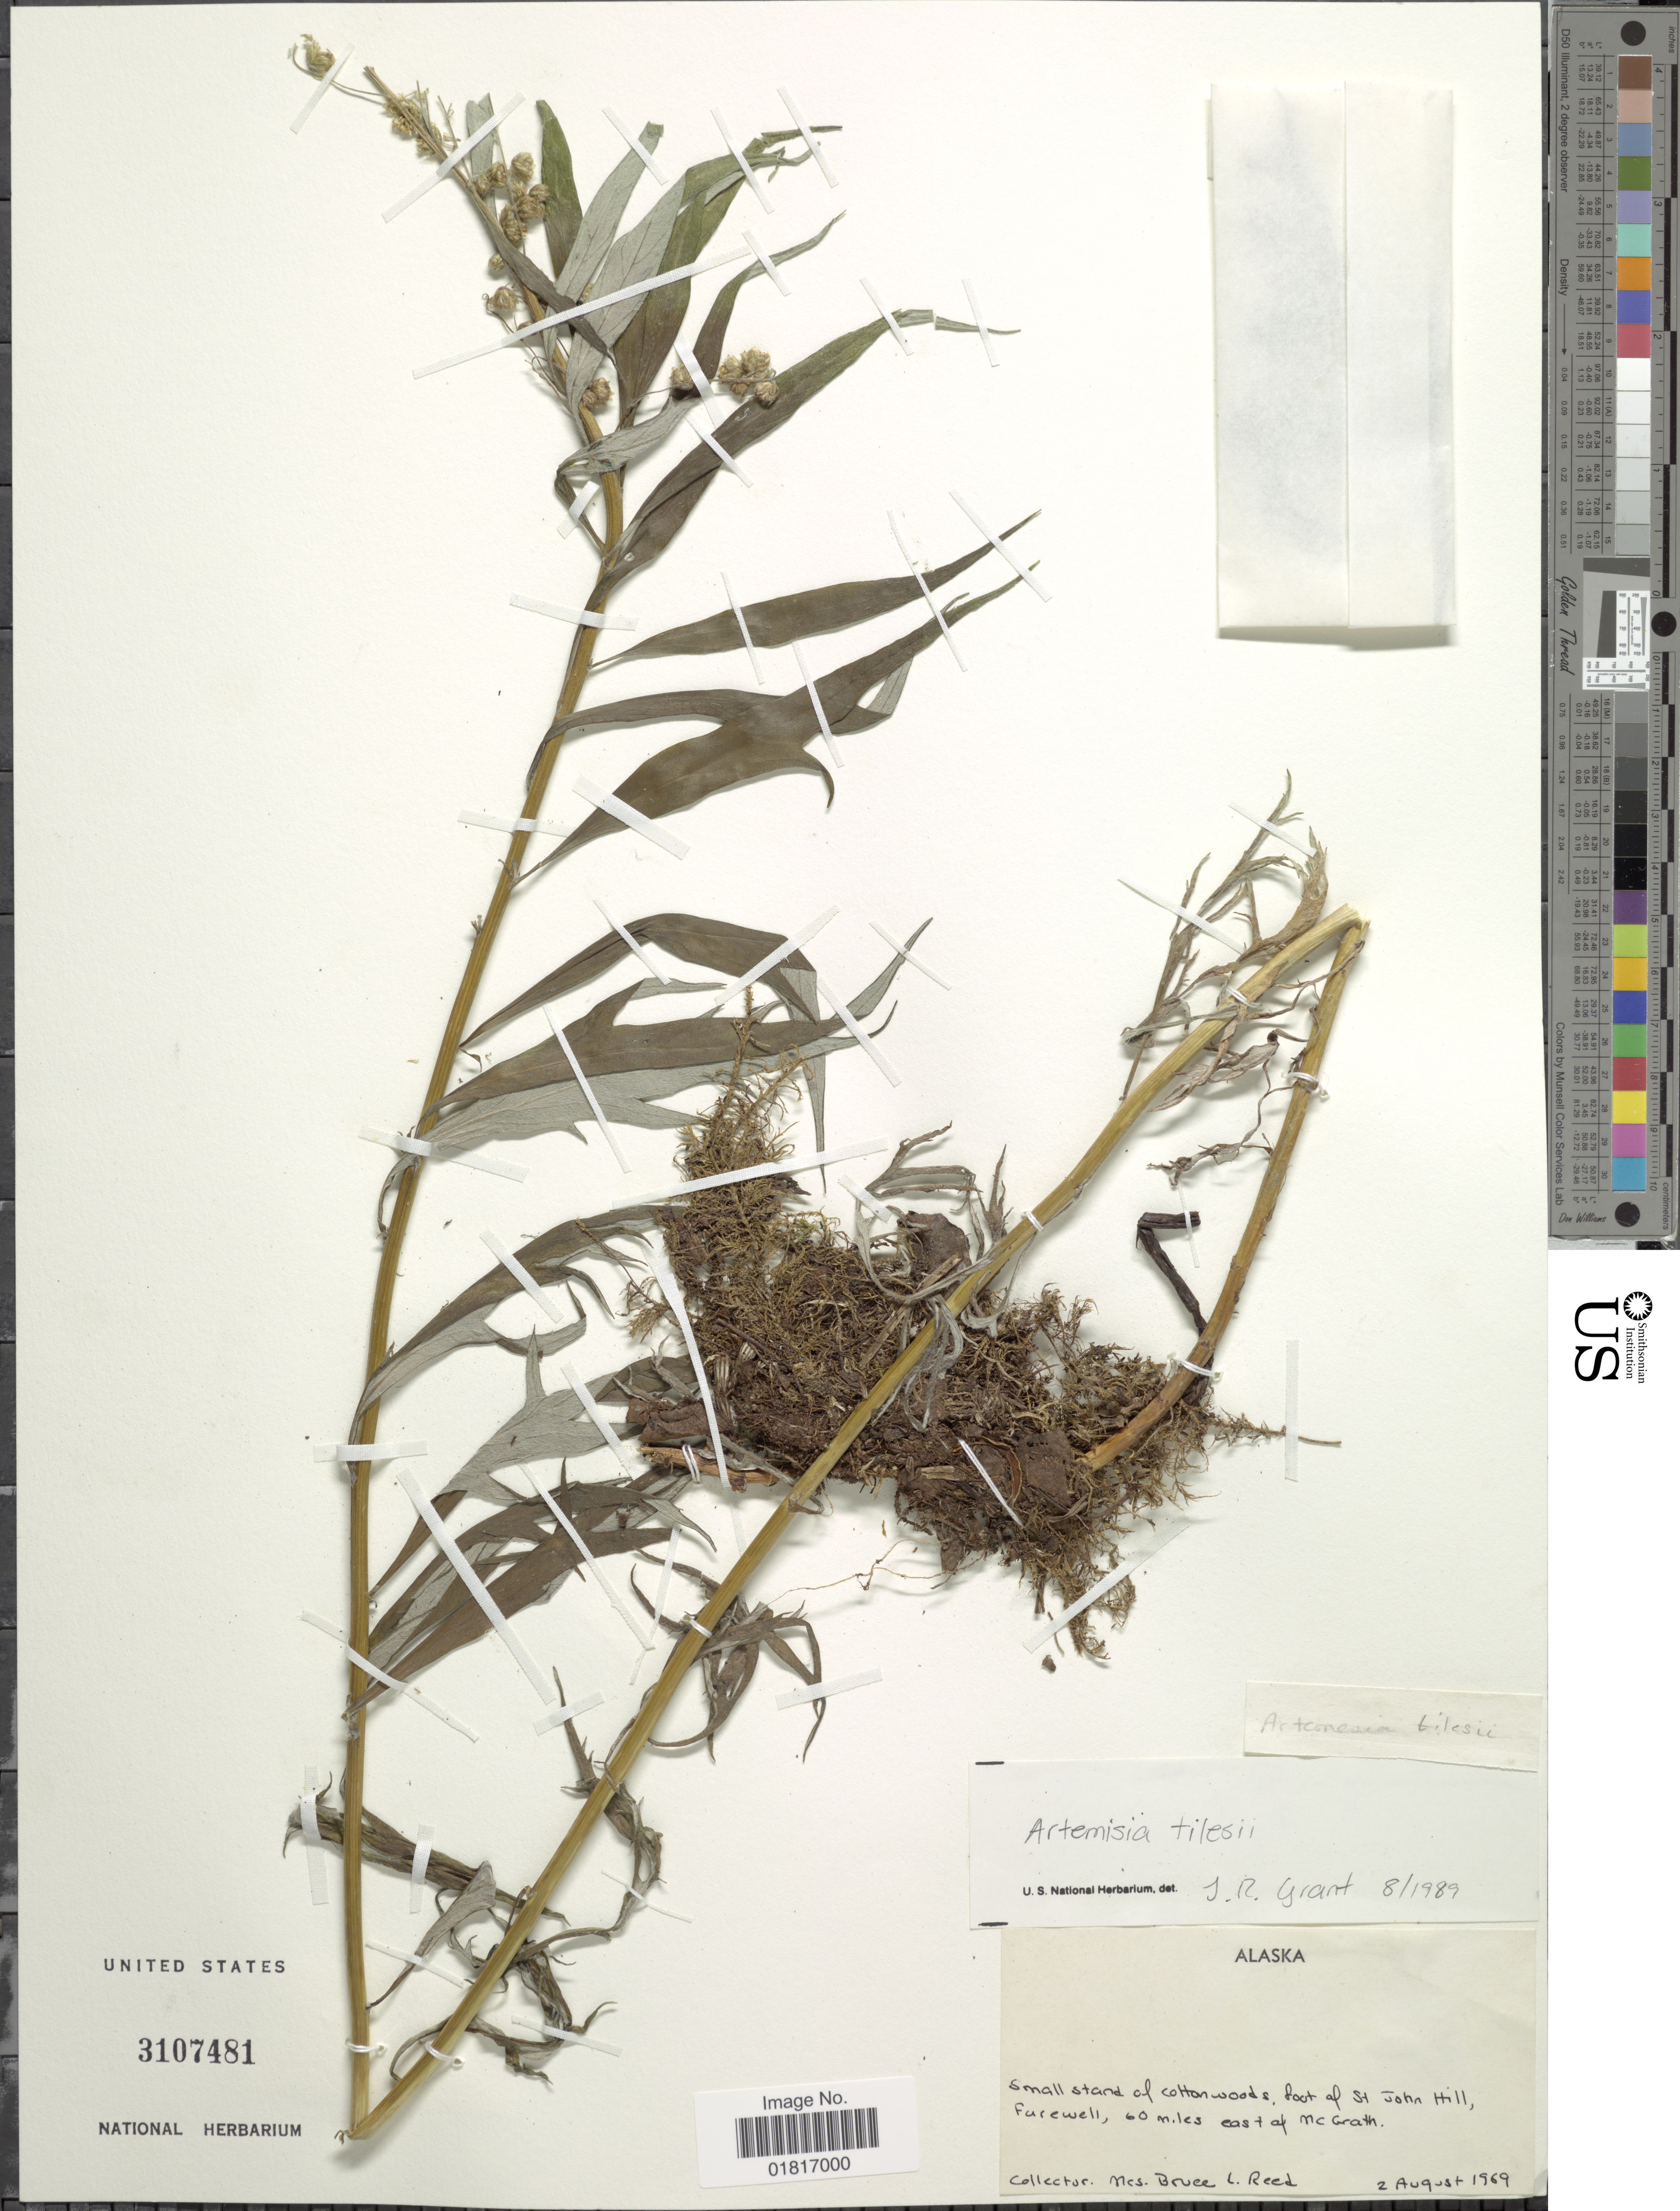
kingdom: Plantae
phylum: Tracheophyta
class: Magnoliopsida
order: Asterales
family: Asteraceae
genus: Artemisia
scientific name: Artemisia tilesii subsp. gormani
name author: (Rydb.) Hultén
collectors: B. Reed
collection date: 1969-08-02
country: United States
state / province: Alaska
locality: Small stand of Cottonwoods, foot of St John Hill, Furewell, 60 miles east of McGrath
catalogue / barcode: US 3107481